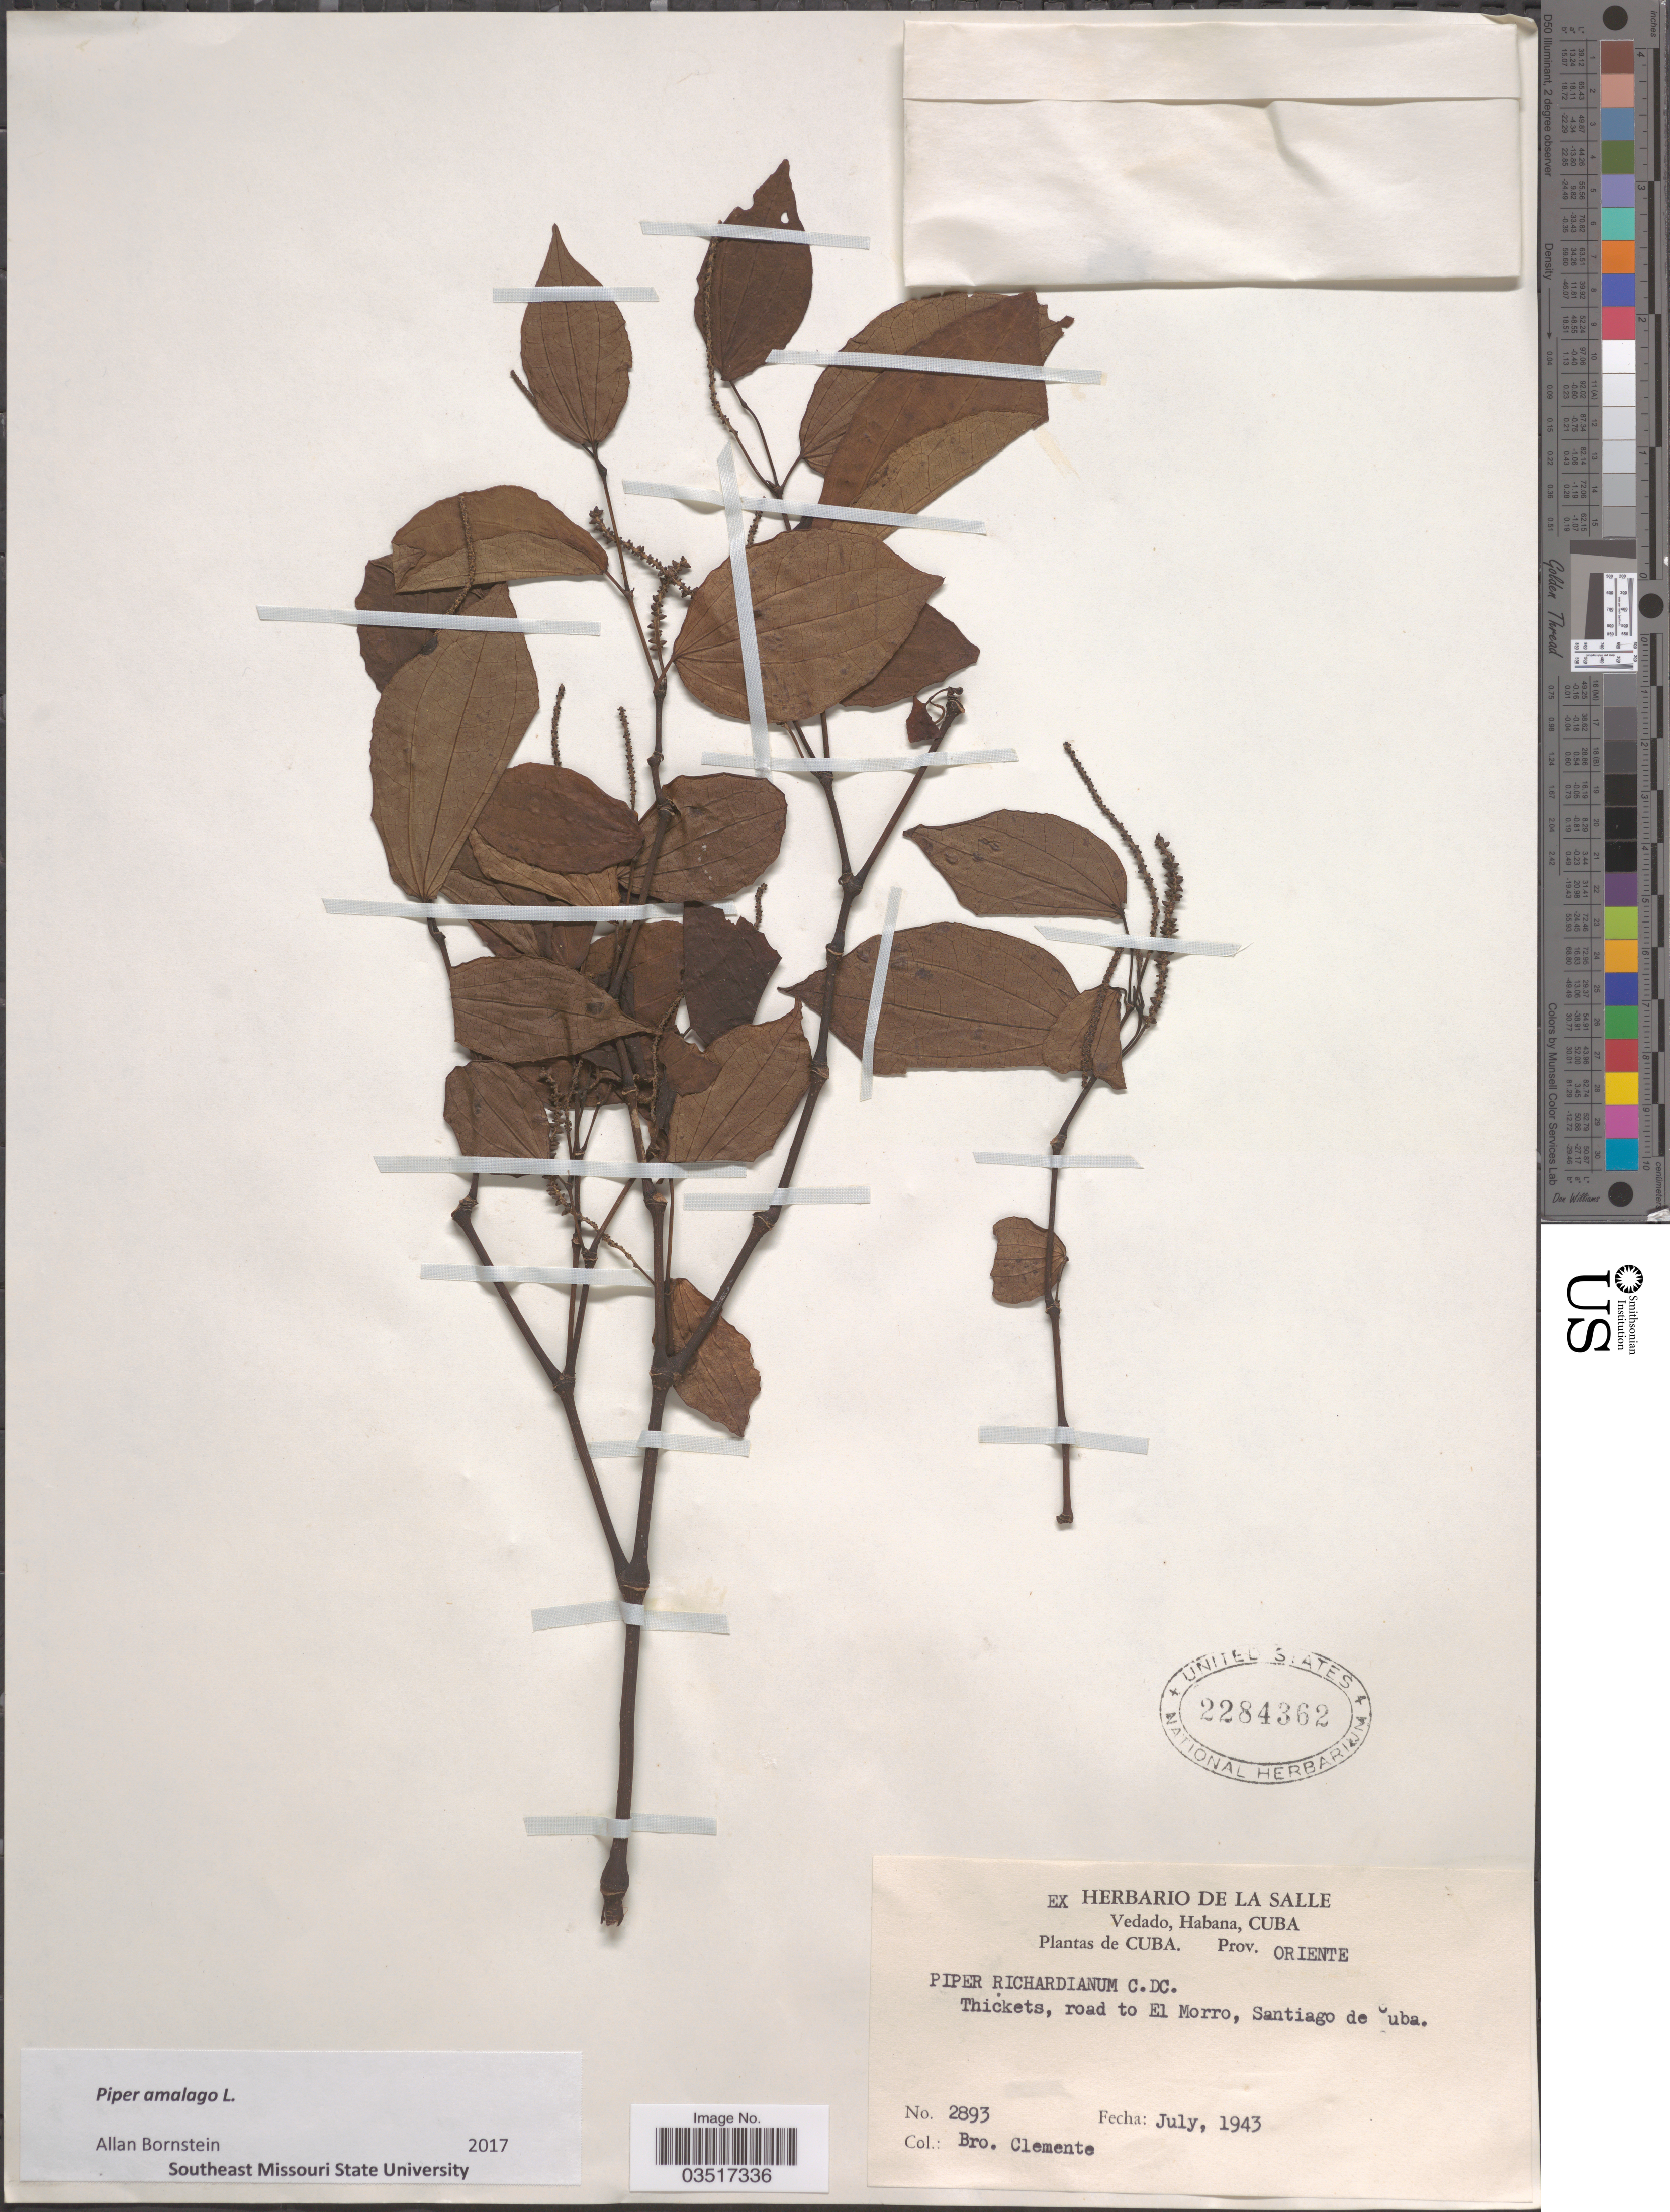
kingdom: Plantae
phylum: Tracheophyta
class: Magnoliopsida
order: Piperales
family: Piperaceae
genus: Piper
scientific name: Piper amalago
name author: L.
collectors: Bro. Clemente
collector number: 2893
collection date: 1943-07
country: Cuba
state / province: Oriente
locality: Thickets, road to El Morro, Santiago de Cuba.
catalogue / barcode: US 2284362